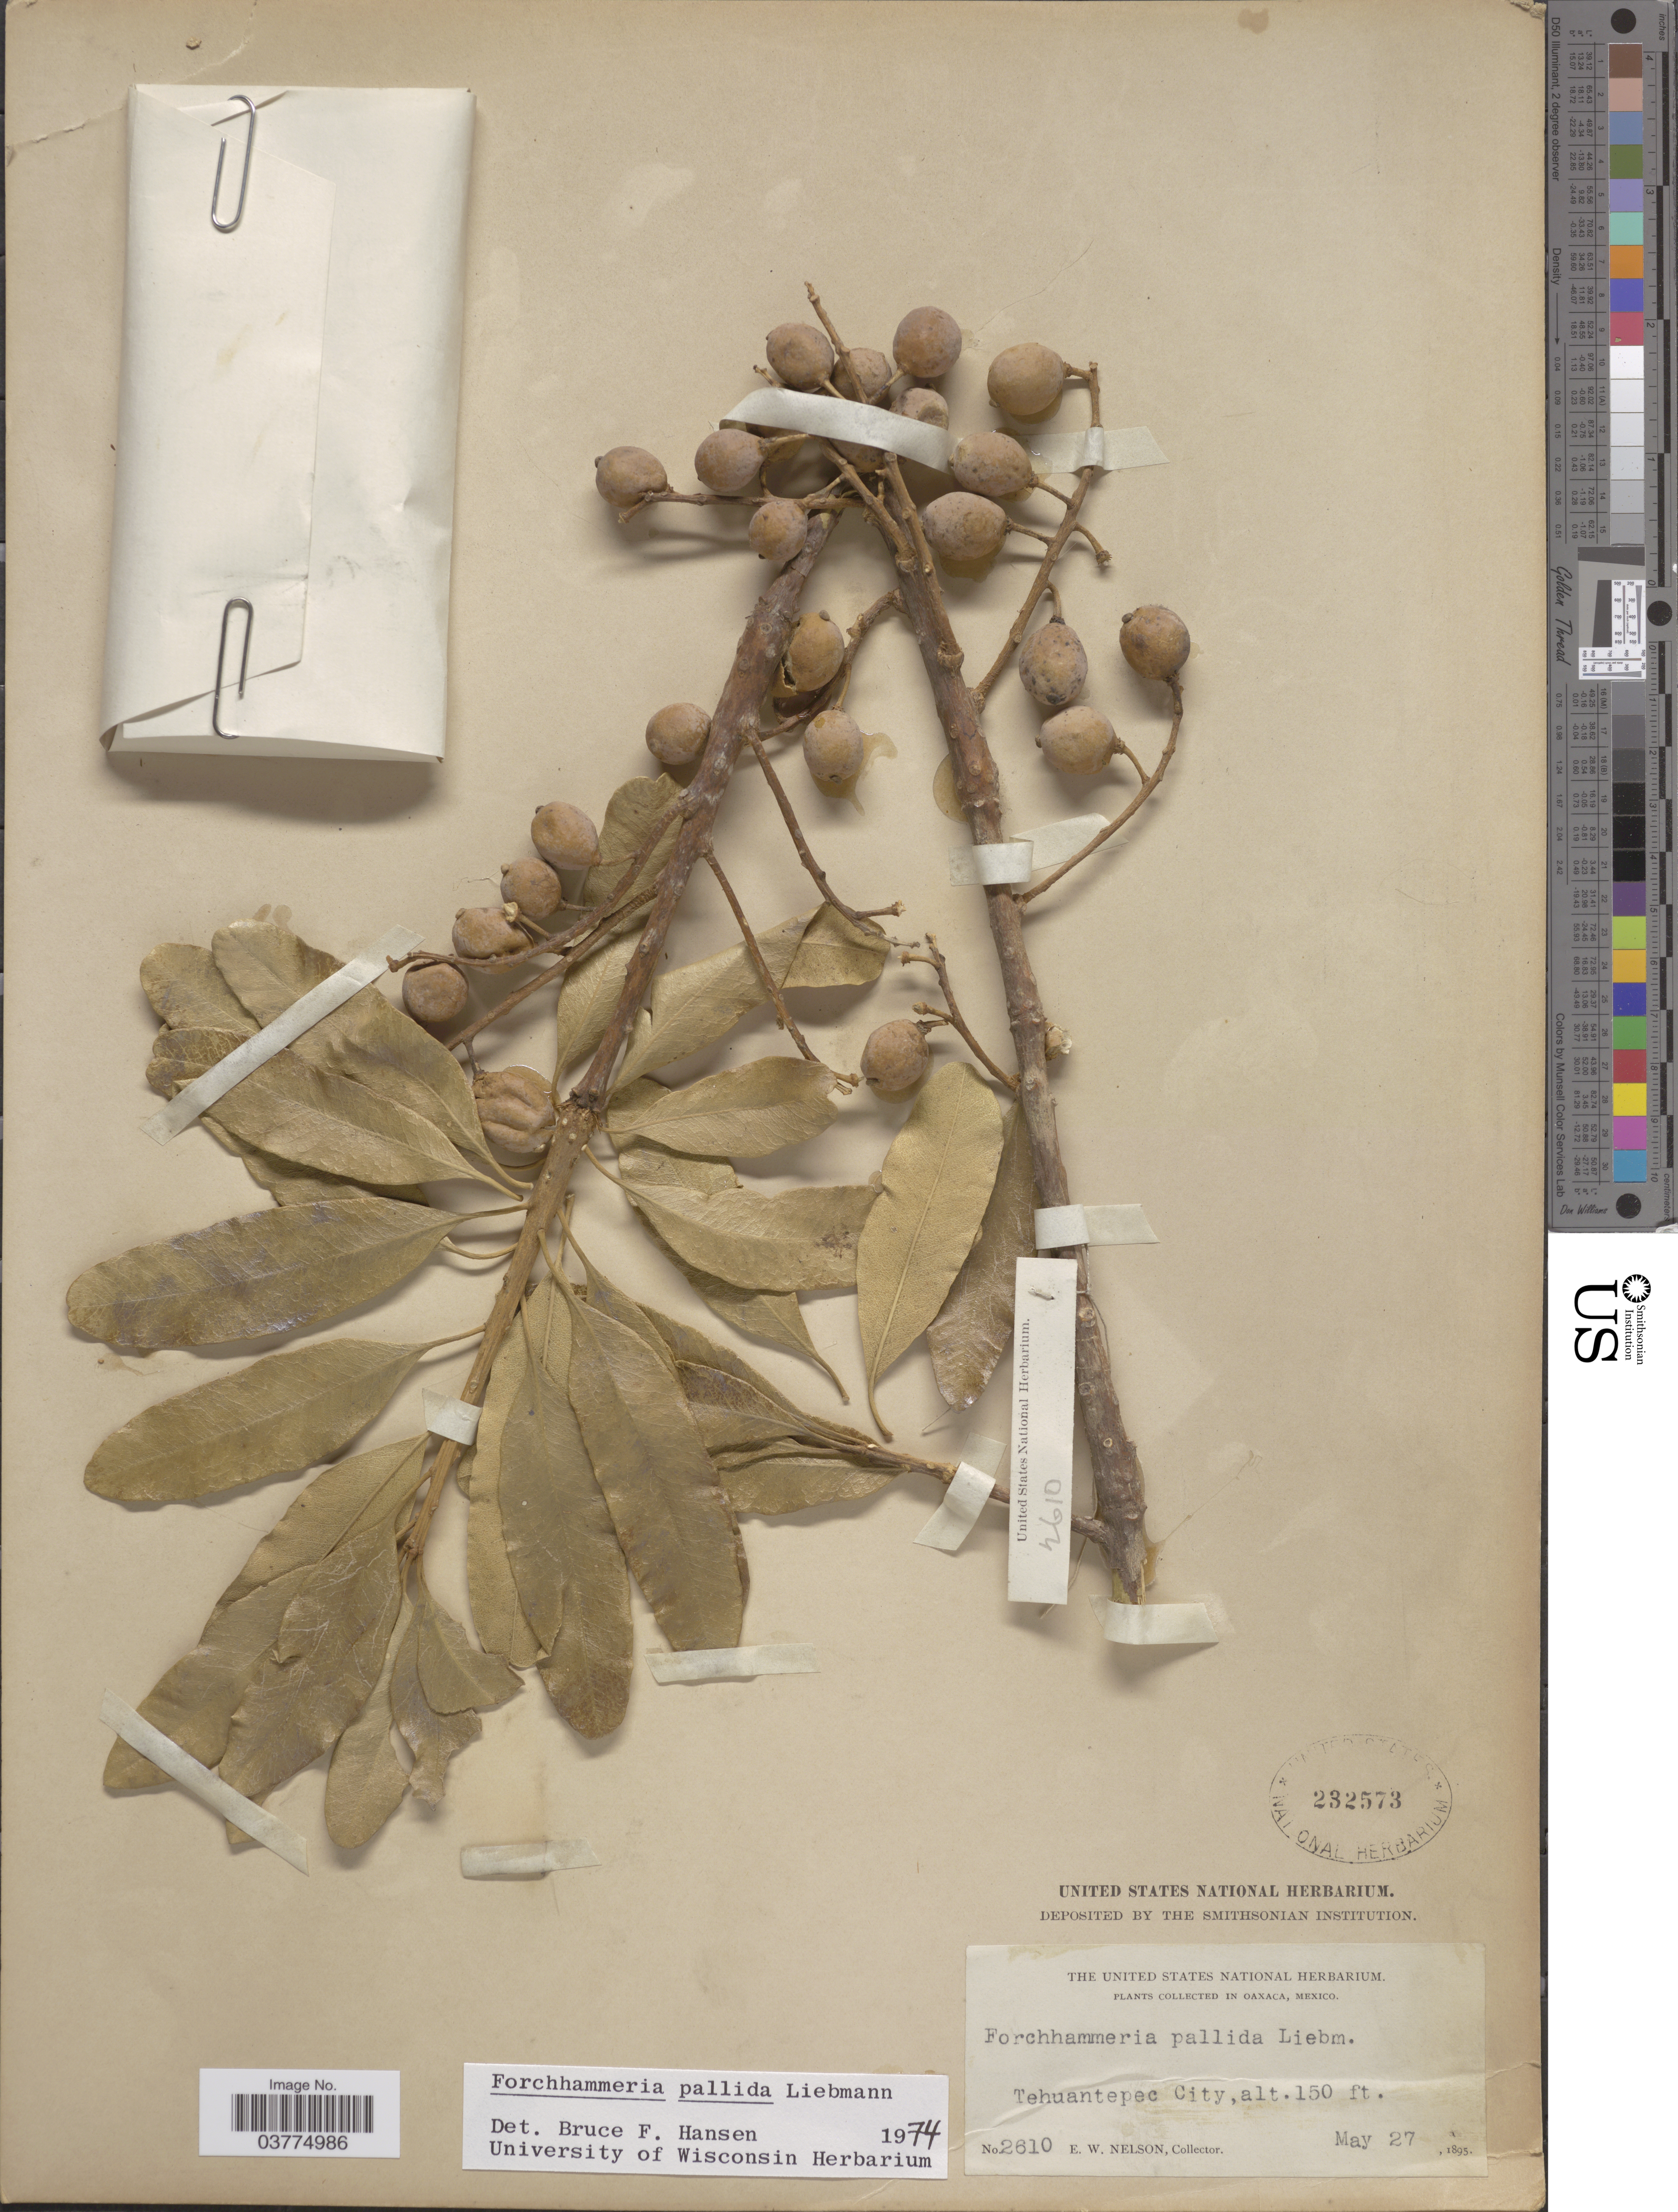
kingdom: Plantae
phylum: Tracheophyta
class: Magnoliopsida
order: Brassicales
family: Stixaceae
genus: Forchhammeria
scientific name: Forchhammeria pallida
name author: Liebm.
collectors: E. W. Nelson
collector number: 2610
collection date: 1895-05-27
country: Mexico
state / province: Oaxaca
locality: Tehuantepec City.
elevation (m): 46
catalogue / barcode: US 232573